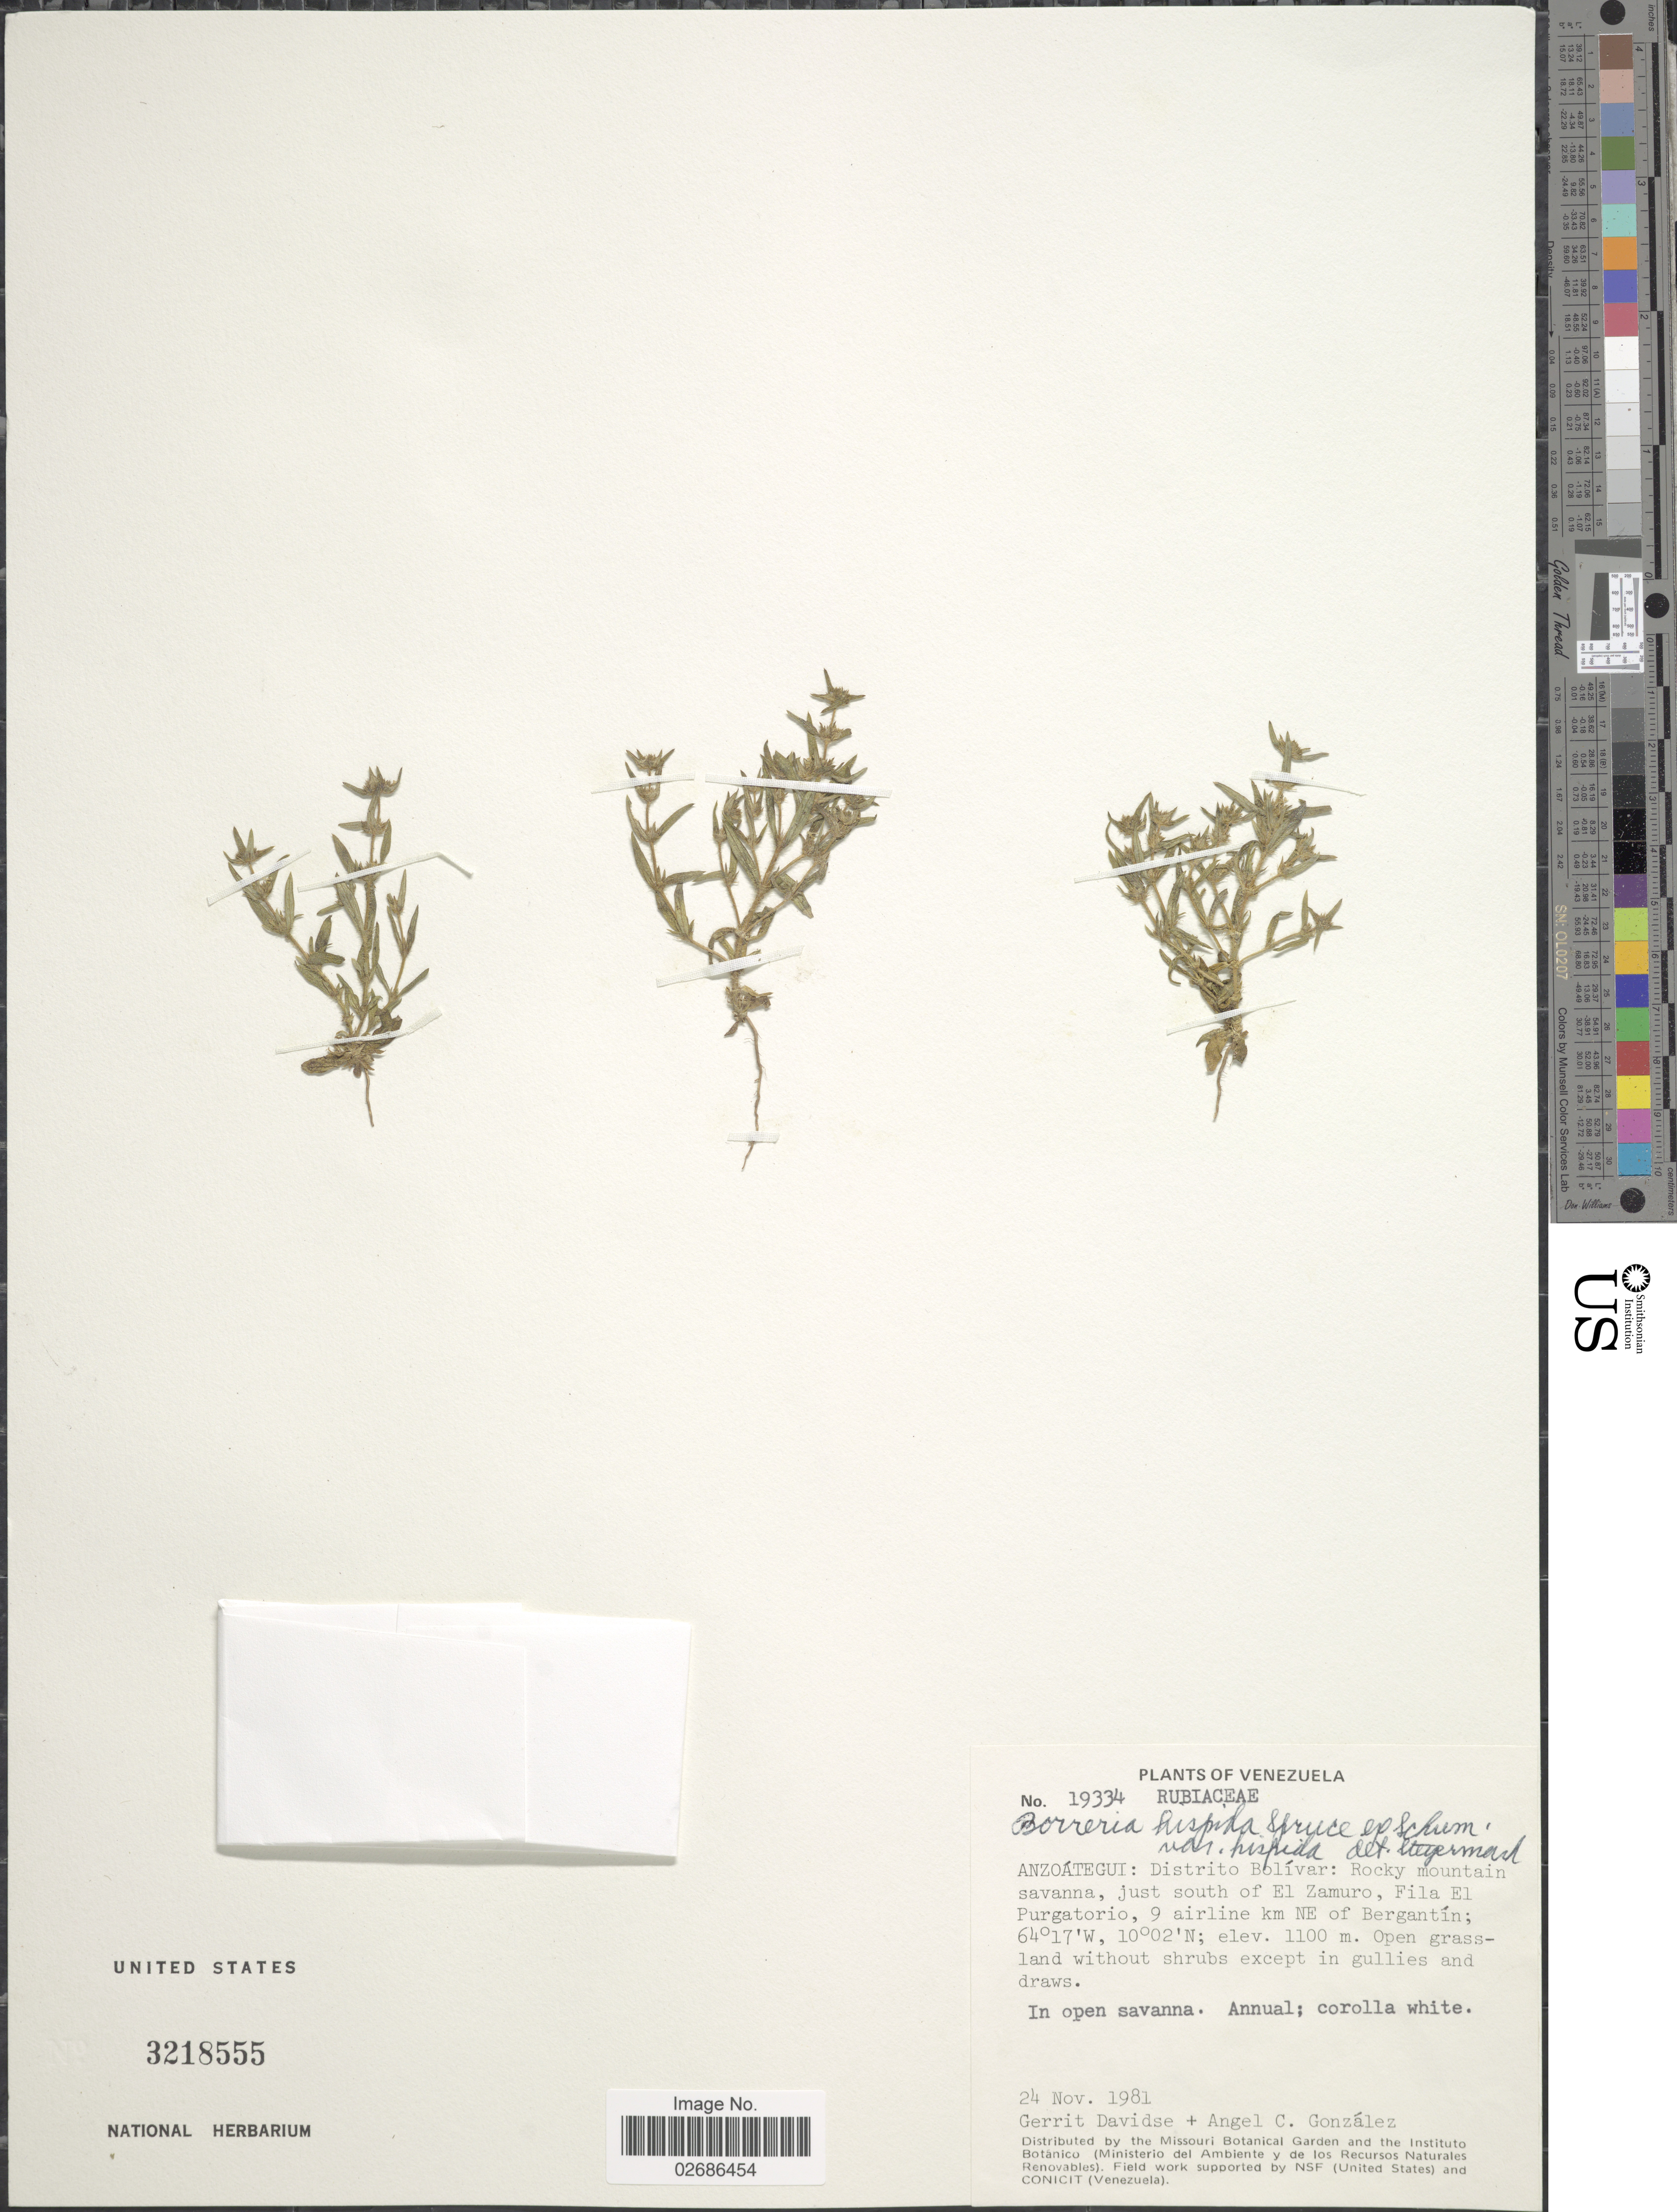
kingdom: Plantae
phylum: Tracheophyta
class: Magnoliopsida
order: Gentianales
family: Rubiaceae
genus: Borreria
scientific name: Borreria hispida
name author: (L.) K. Schum.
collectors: G. Davidse & A. C. González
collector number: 19334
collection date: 1981-11-24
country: Venezuela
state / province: Anzoategui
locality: Anzoategui: Distrito Bolivar: Rocky mountain savanna, just south of El Zamuro, Fila El Purgatorio, 9 airline km NE of Bergantin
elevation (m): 1100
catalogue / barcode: US 3218555